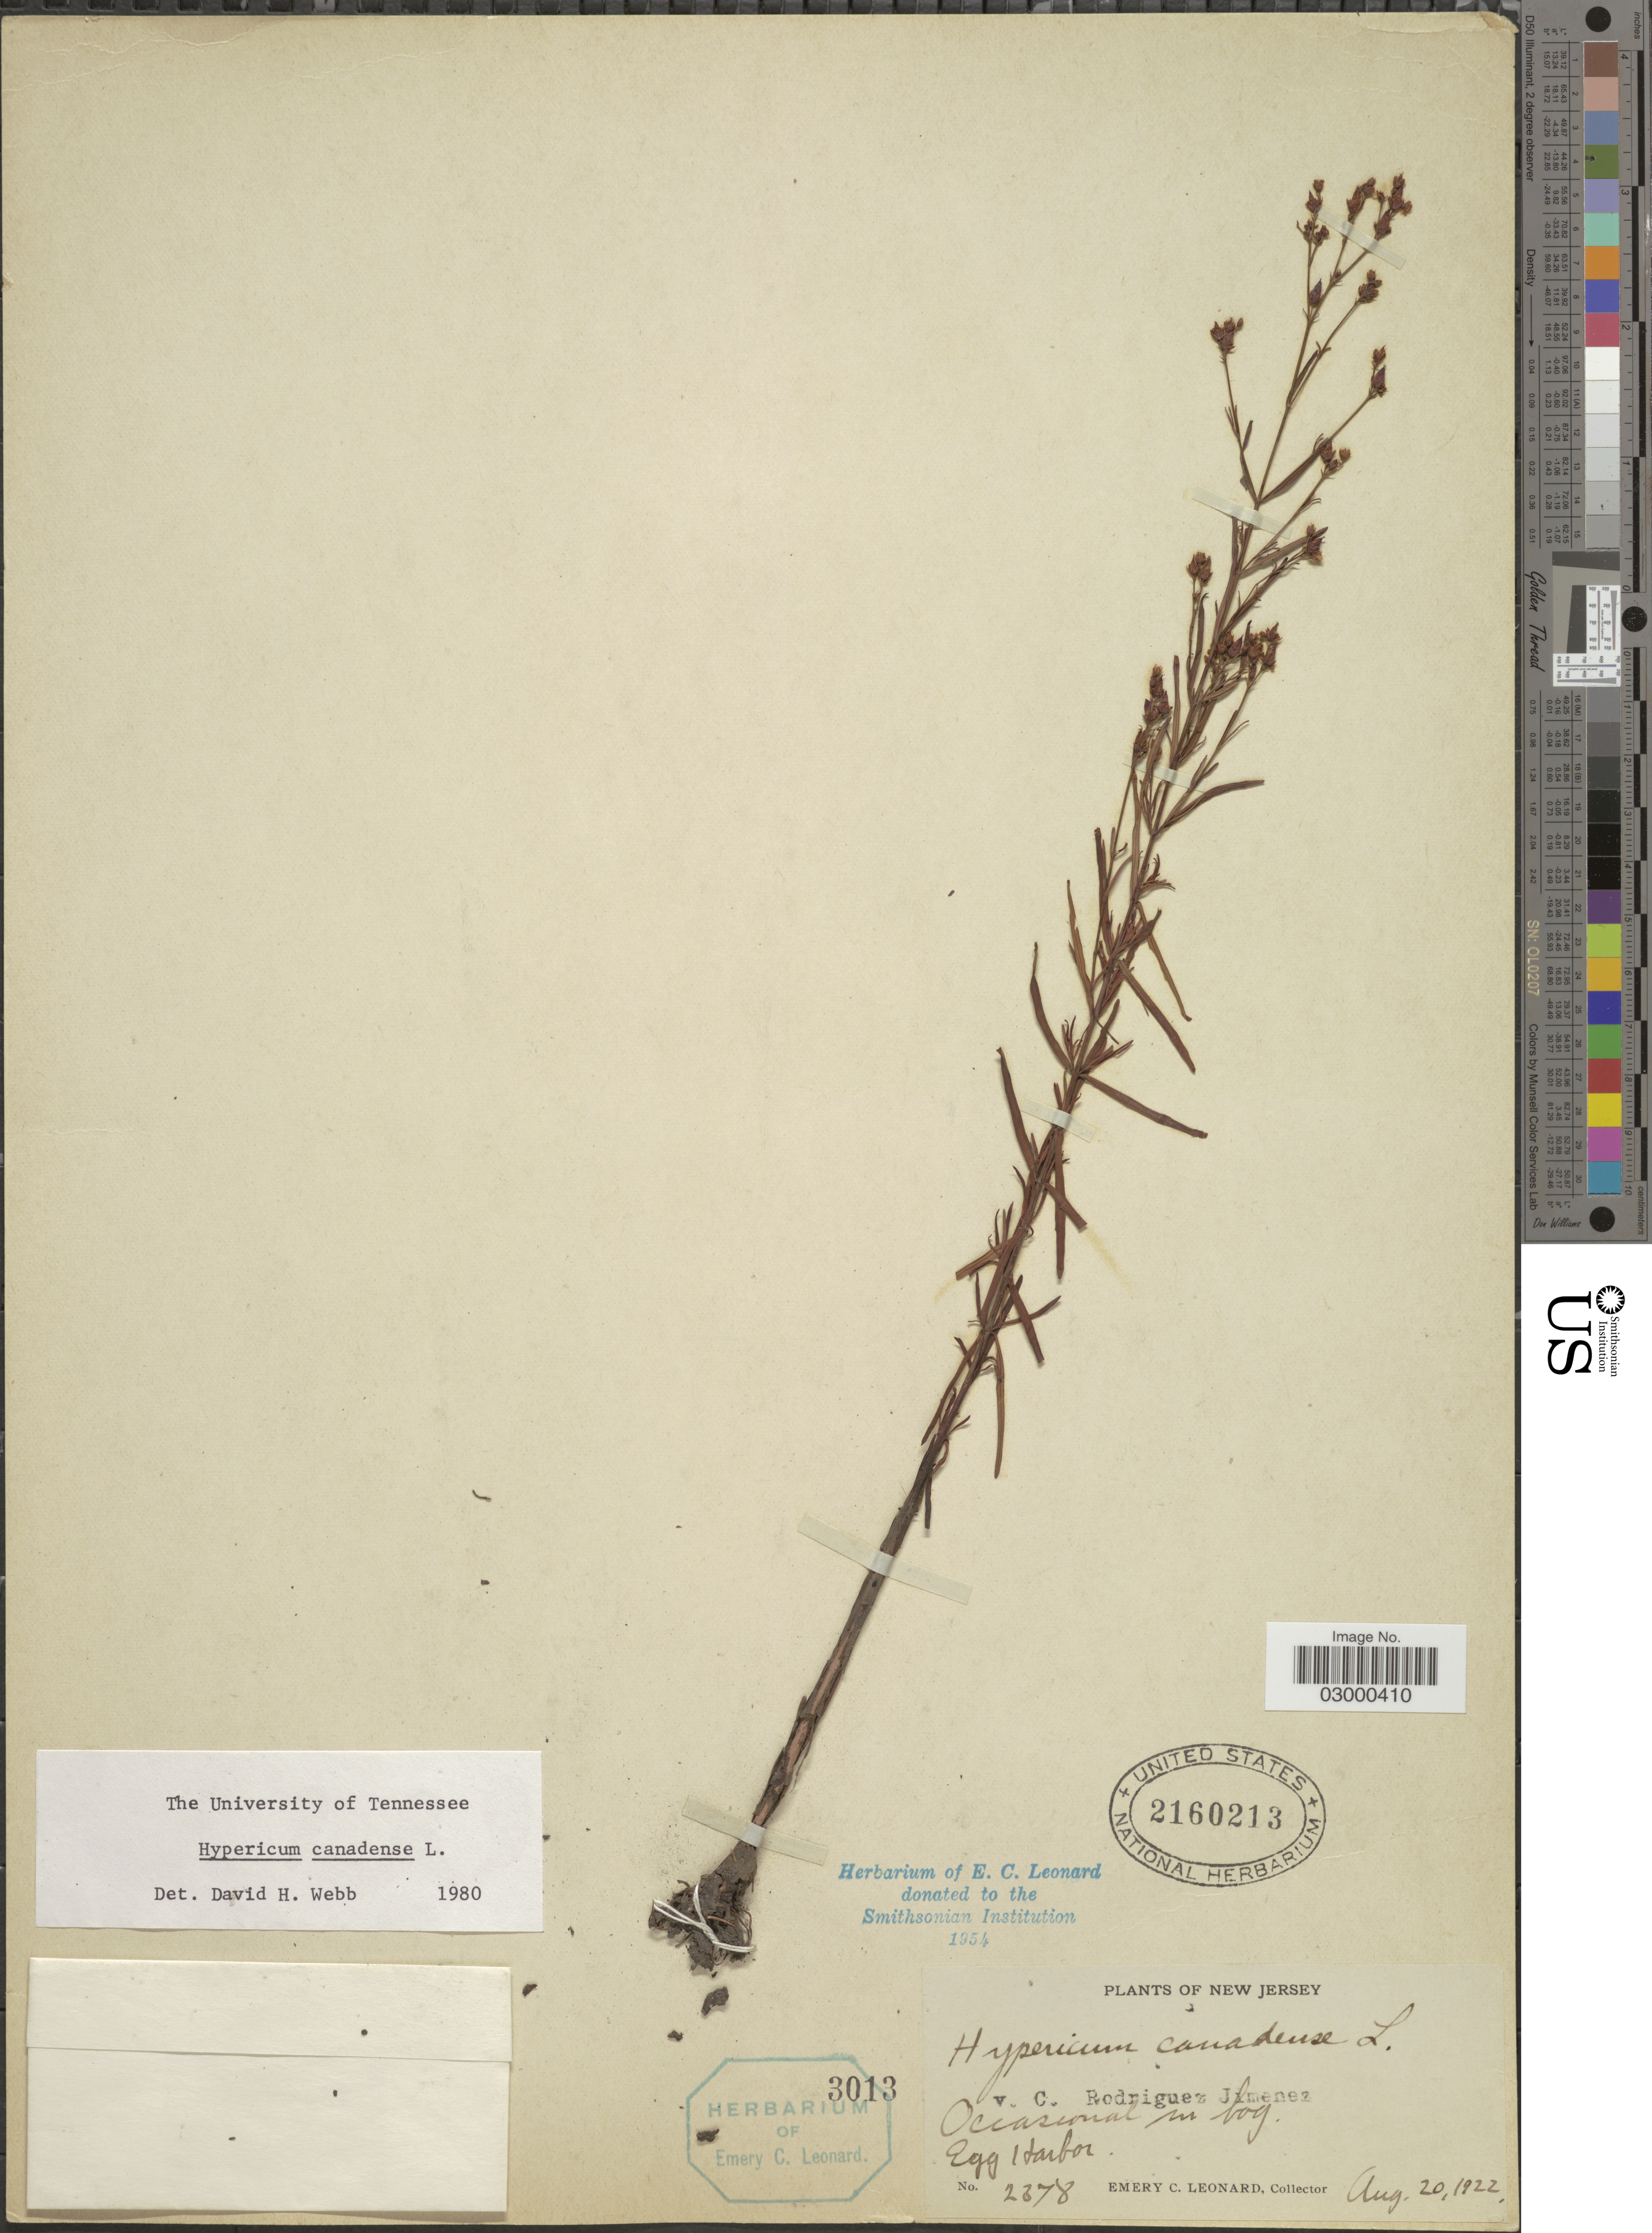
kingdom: Plantae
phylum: Tracheophyta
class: Magnoliopsida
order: Malpighiales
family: Hypericaceae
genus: Hypericum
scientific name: Hypericum canadense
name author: L.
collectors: E. C. Leonard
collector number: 2378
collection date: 1922-08-20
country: United States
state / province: New Jersey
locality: Egg Harbor.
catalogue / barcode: US 2160213